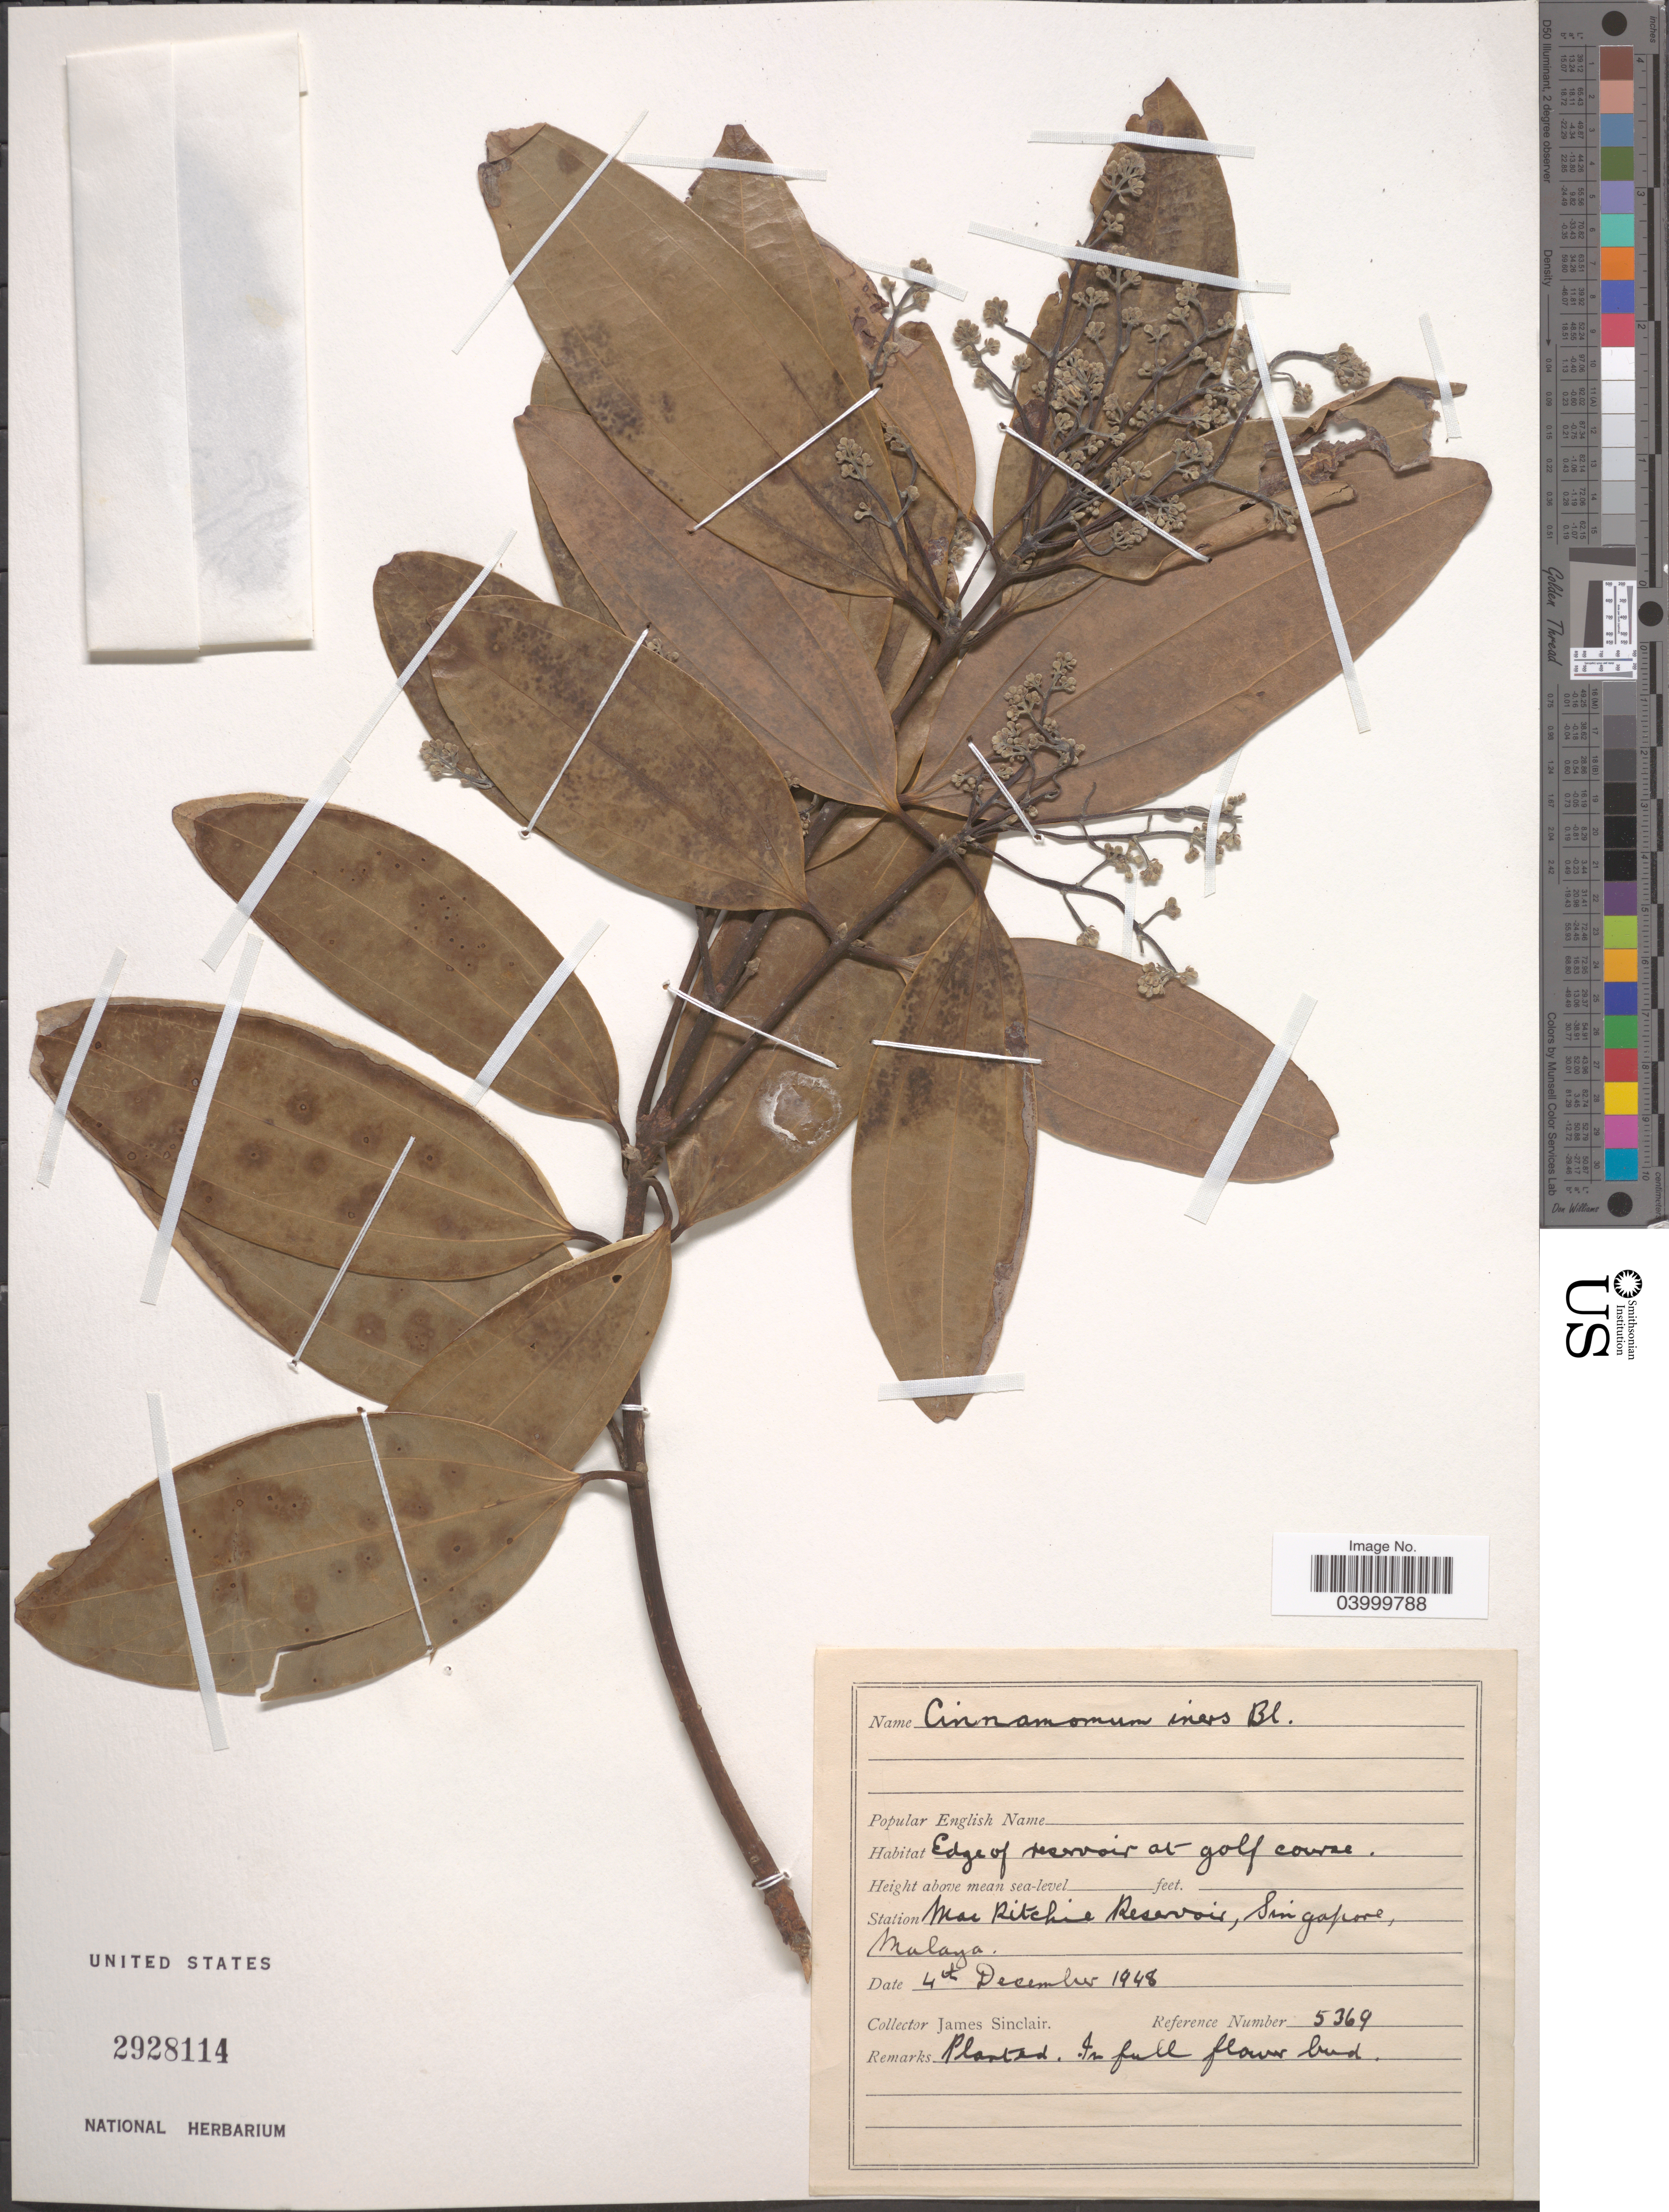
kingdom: Plantae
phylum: Tracheophyta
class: Magnoliopsida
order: Laurales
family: Lauraceae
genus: Cinnamomum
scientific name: Cinnamomum iners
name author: Reinw. ex Blume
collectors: J. Sinclair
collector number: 5369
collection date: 1948-12-04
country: Singapore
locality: Station Mac Ritchie Reservoir, Malaya.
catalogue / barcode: US 2928114